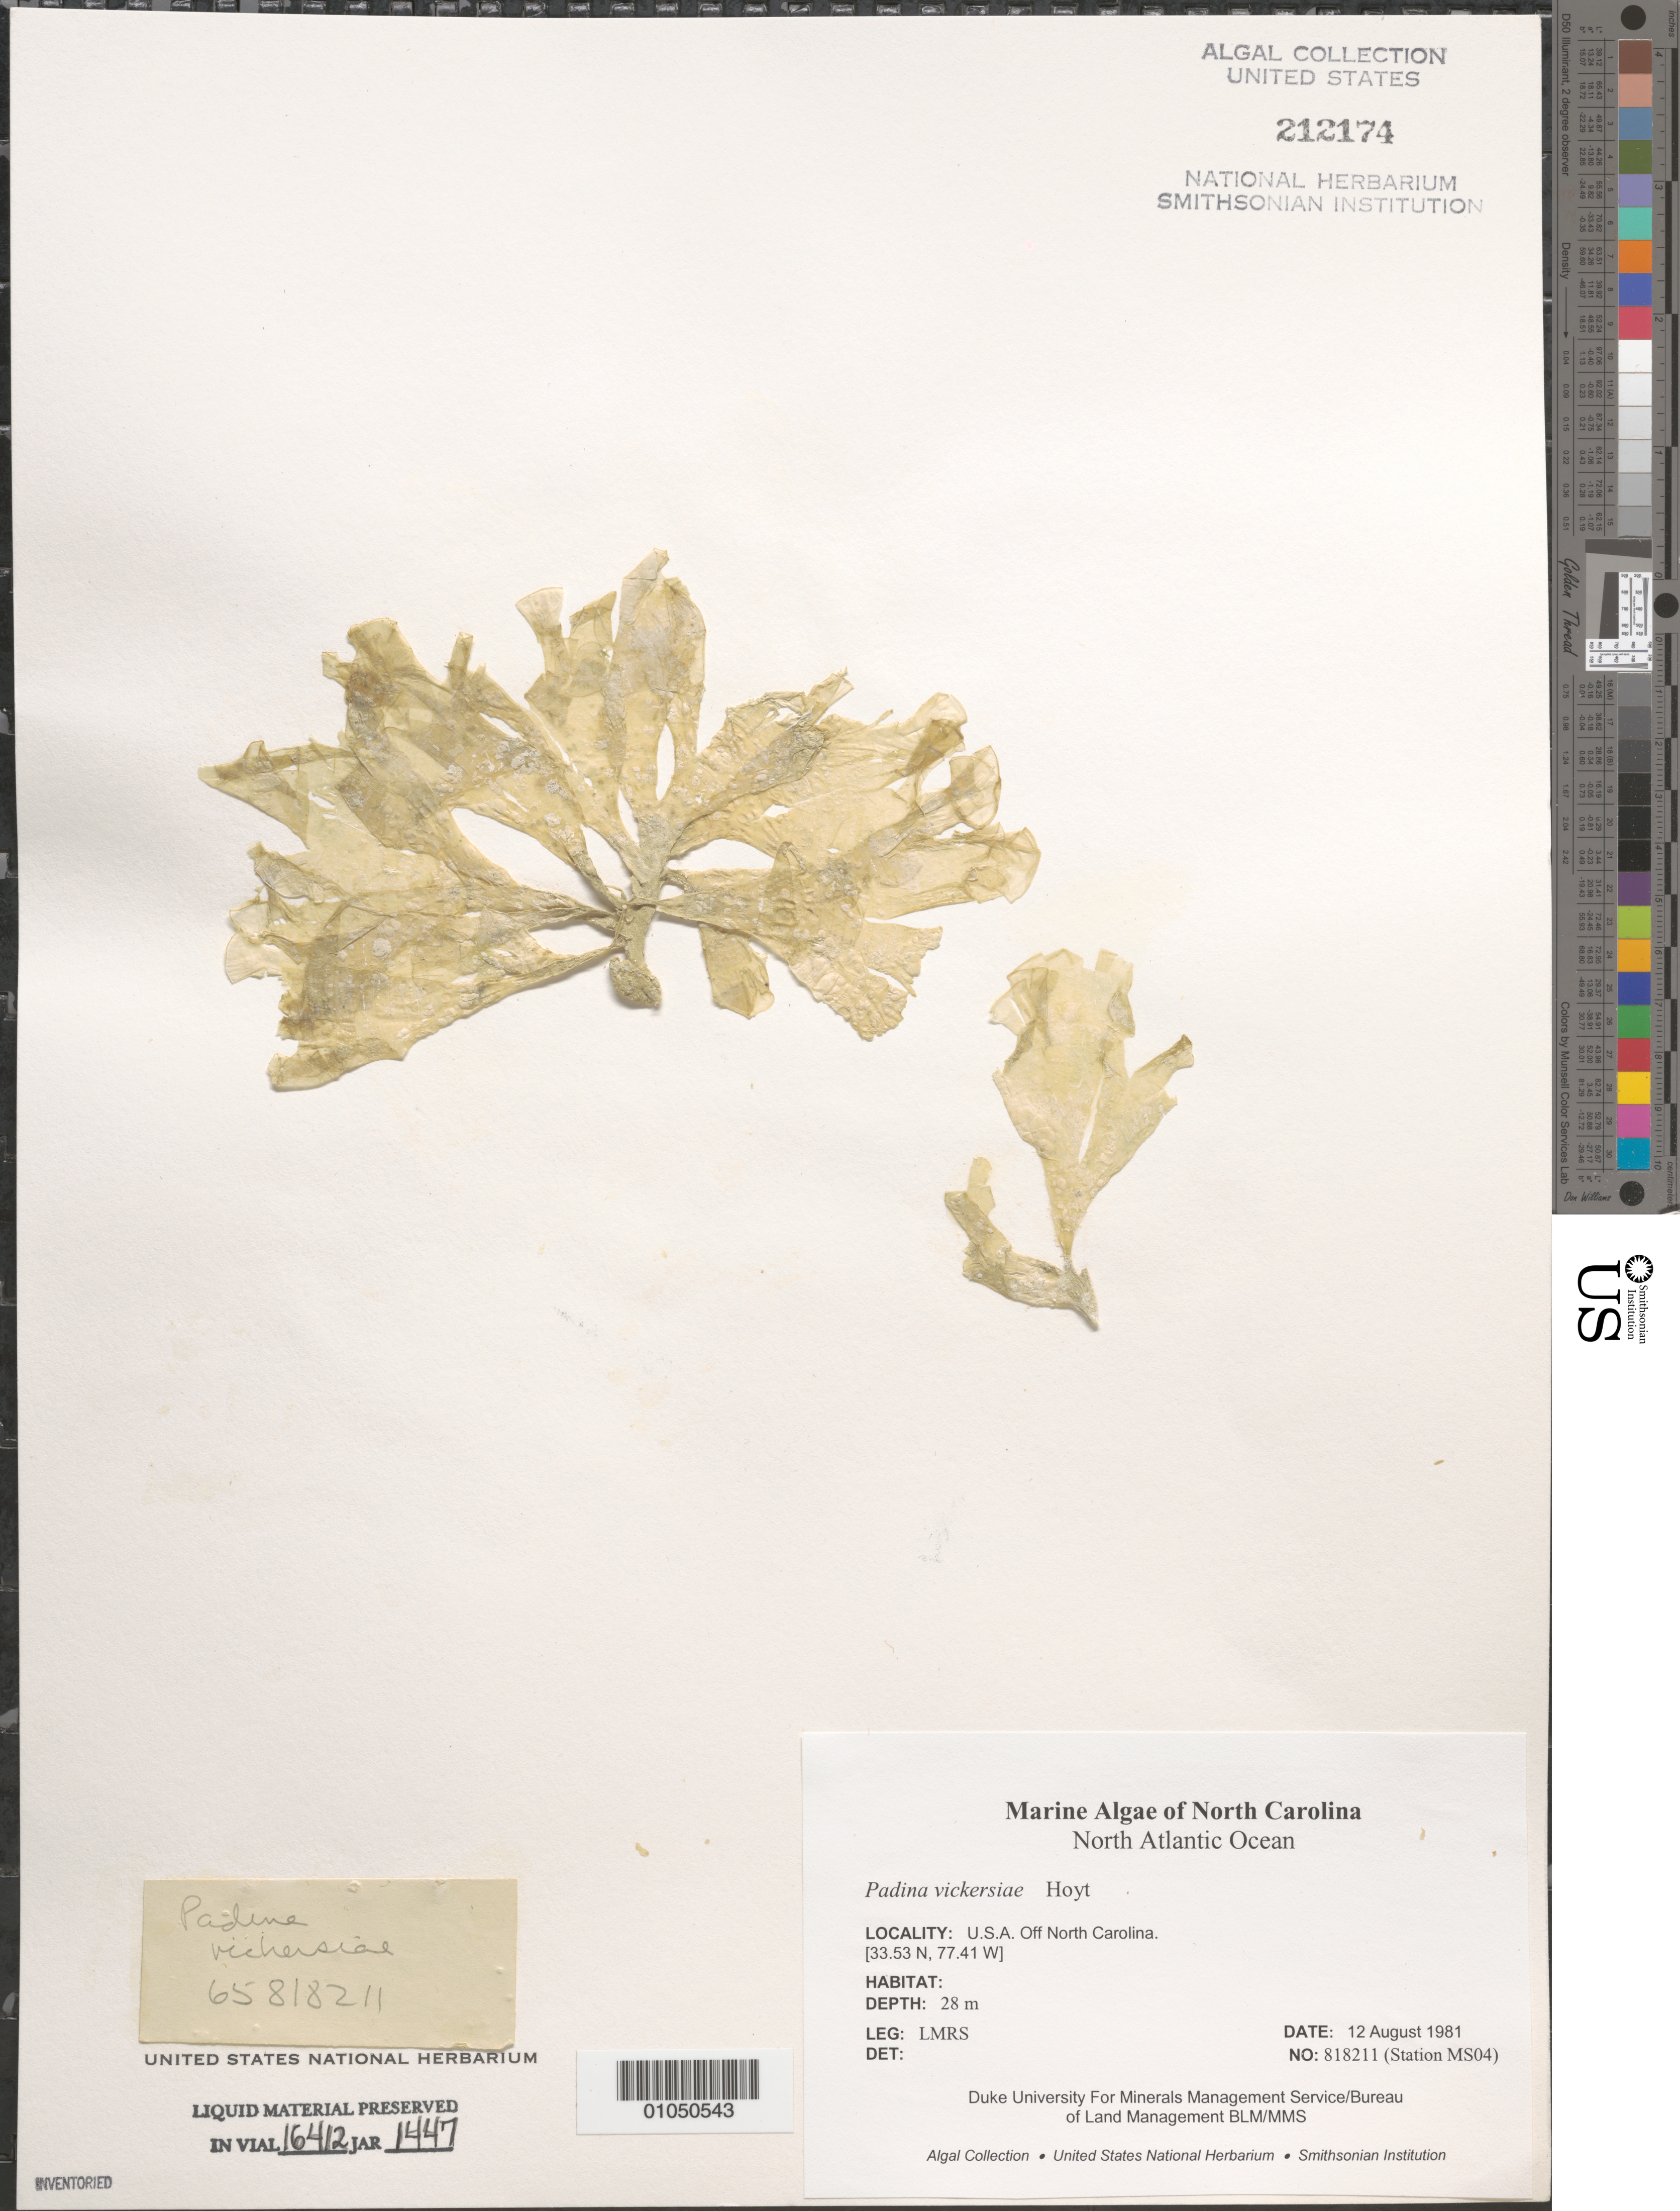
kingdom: Chromista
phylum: Ochrophyta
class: Phaeophyceae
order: Dictyotales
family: Dictyotaceae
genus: Padina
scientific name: Padina gymnospora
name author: (Kütz.) O.G. Sond.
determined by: Algae name updating Project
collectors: LMRS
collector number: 818211 (Station MS04)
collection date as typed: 12 Aug 1981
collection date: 1981-08-12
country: United States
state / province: North Carolina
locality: North Atlantic Ocean off North Carolina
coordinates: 33.53 N, 77.41 W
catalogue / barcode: US 212174